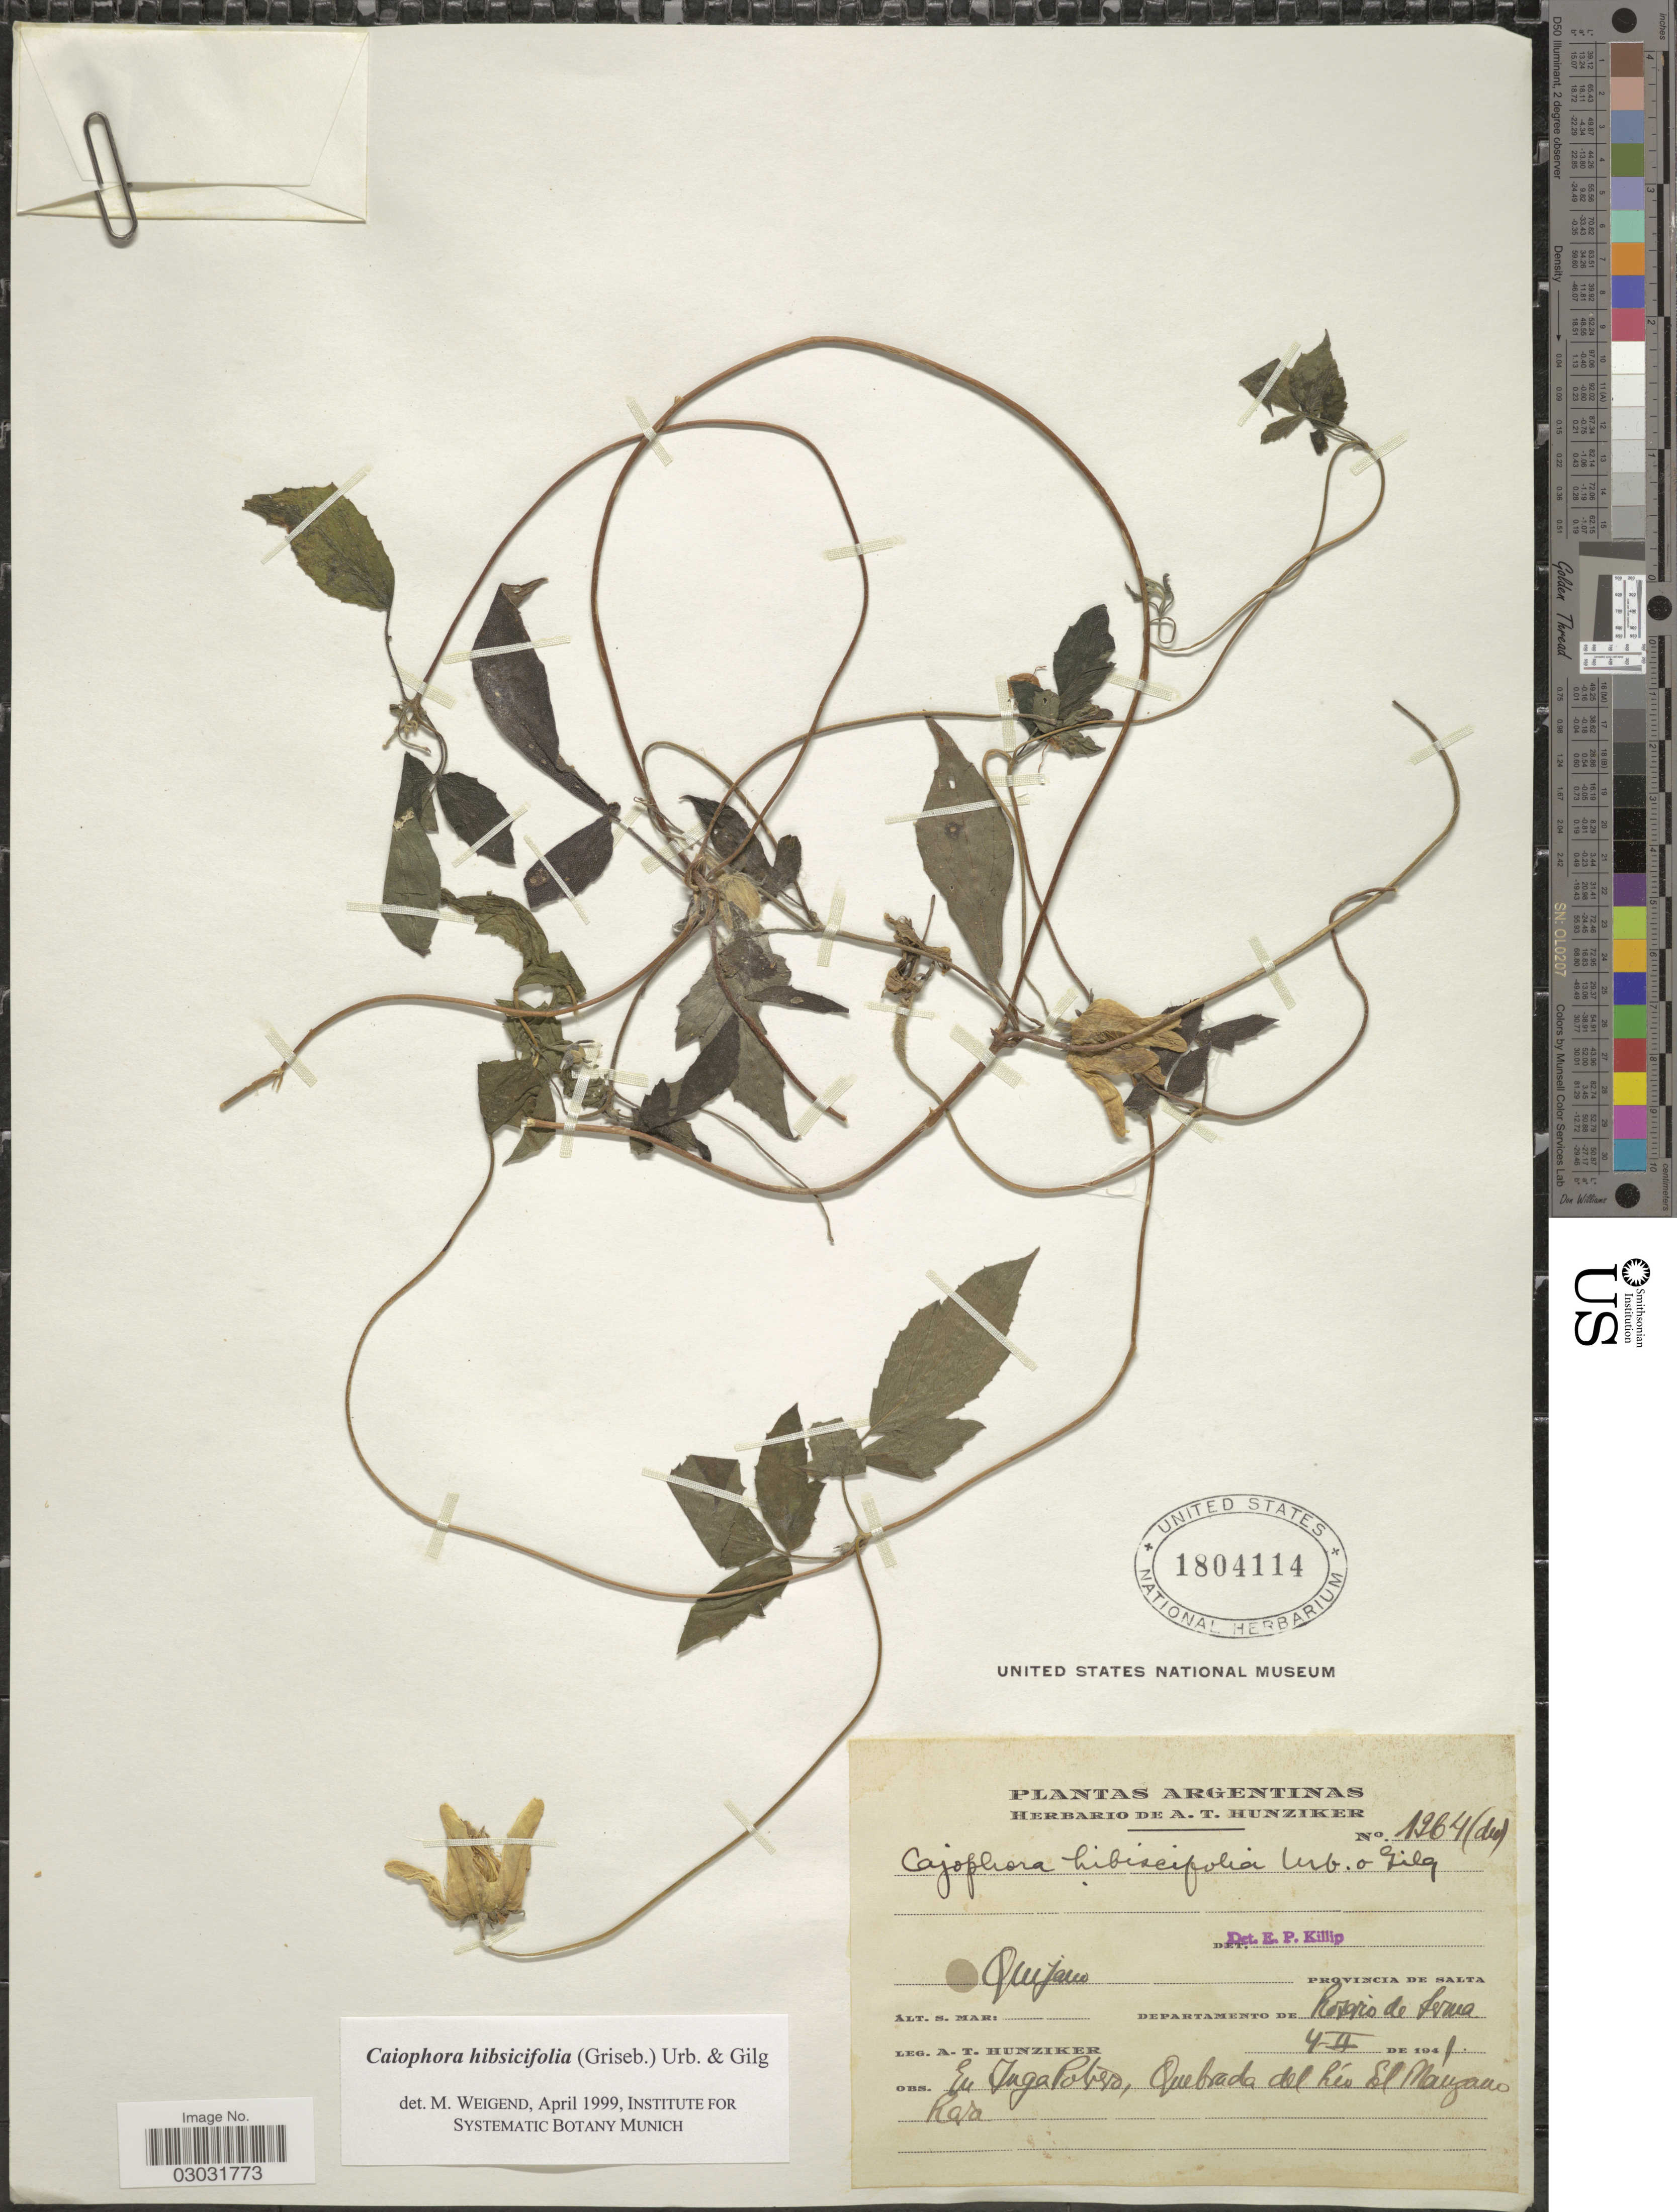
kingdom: Plantae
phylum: Tracheophyta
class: Magnoliopsida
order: Cornales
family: Loasaceae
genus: Caiophora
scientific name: Caiophora hibiscifolia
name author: (Griseb.) Urb. & Gilg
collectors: A. T. Hunziker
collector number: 1264(deo)*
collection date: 1941-02-04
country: Argentina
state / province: Salta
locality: Quijano. Departamento de Rosario de Lerma.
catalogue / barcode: US 1804114